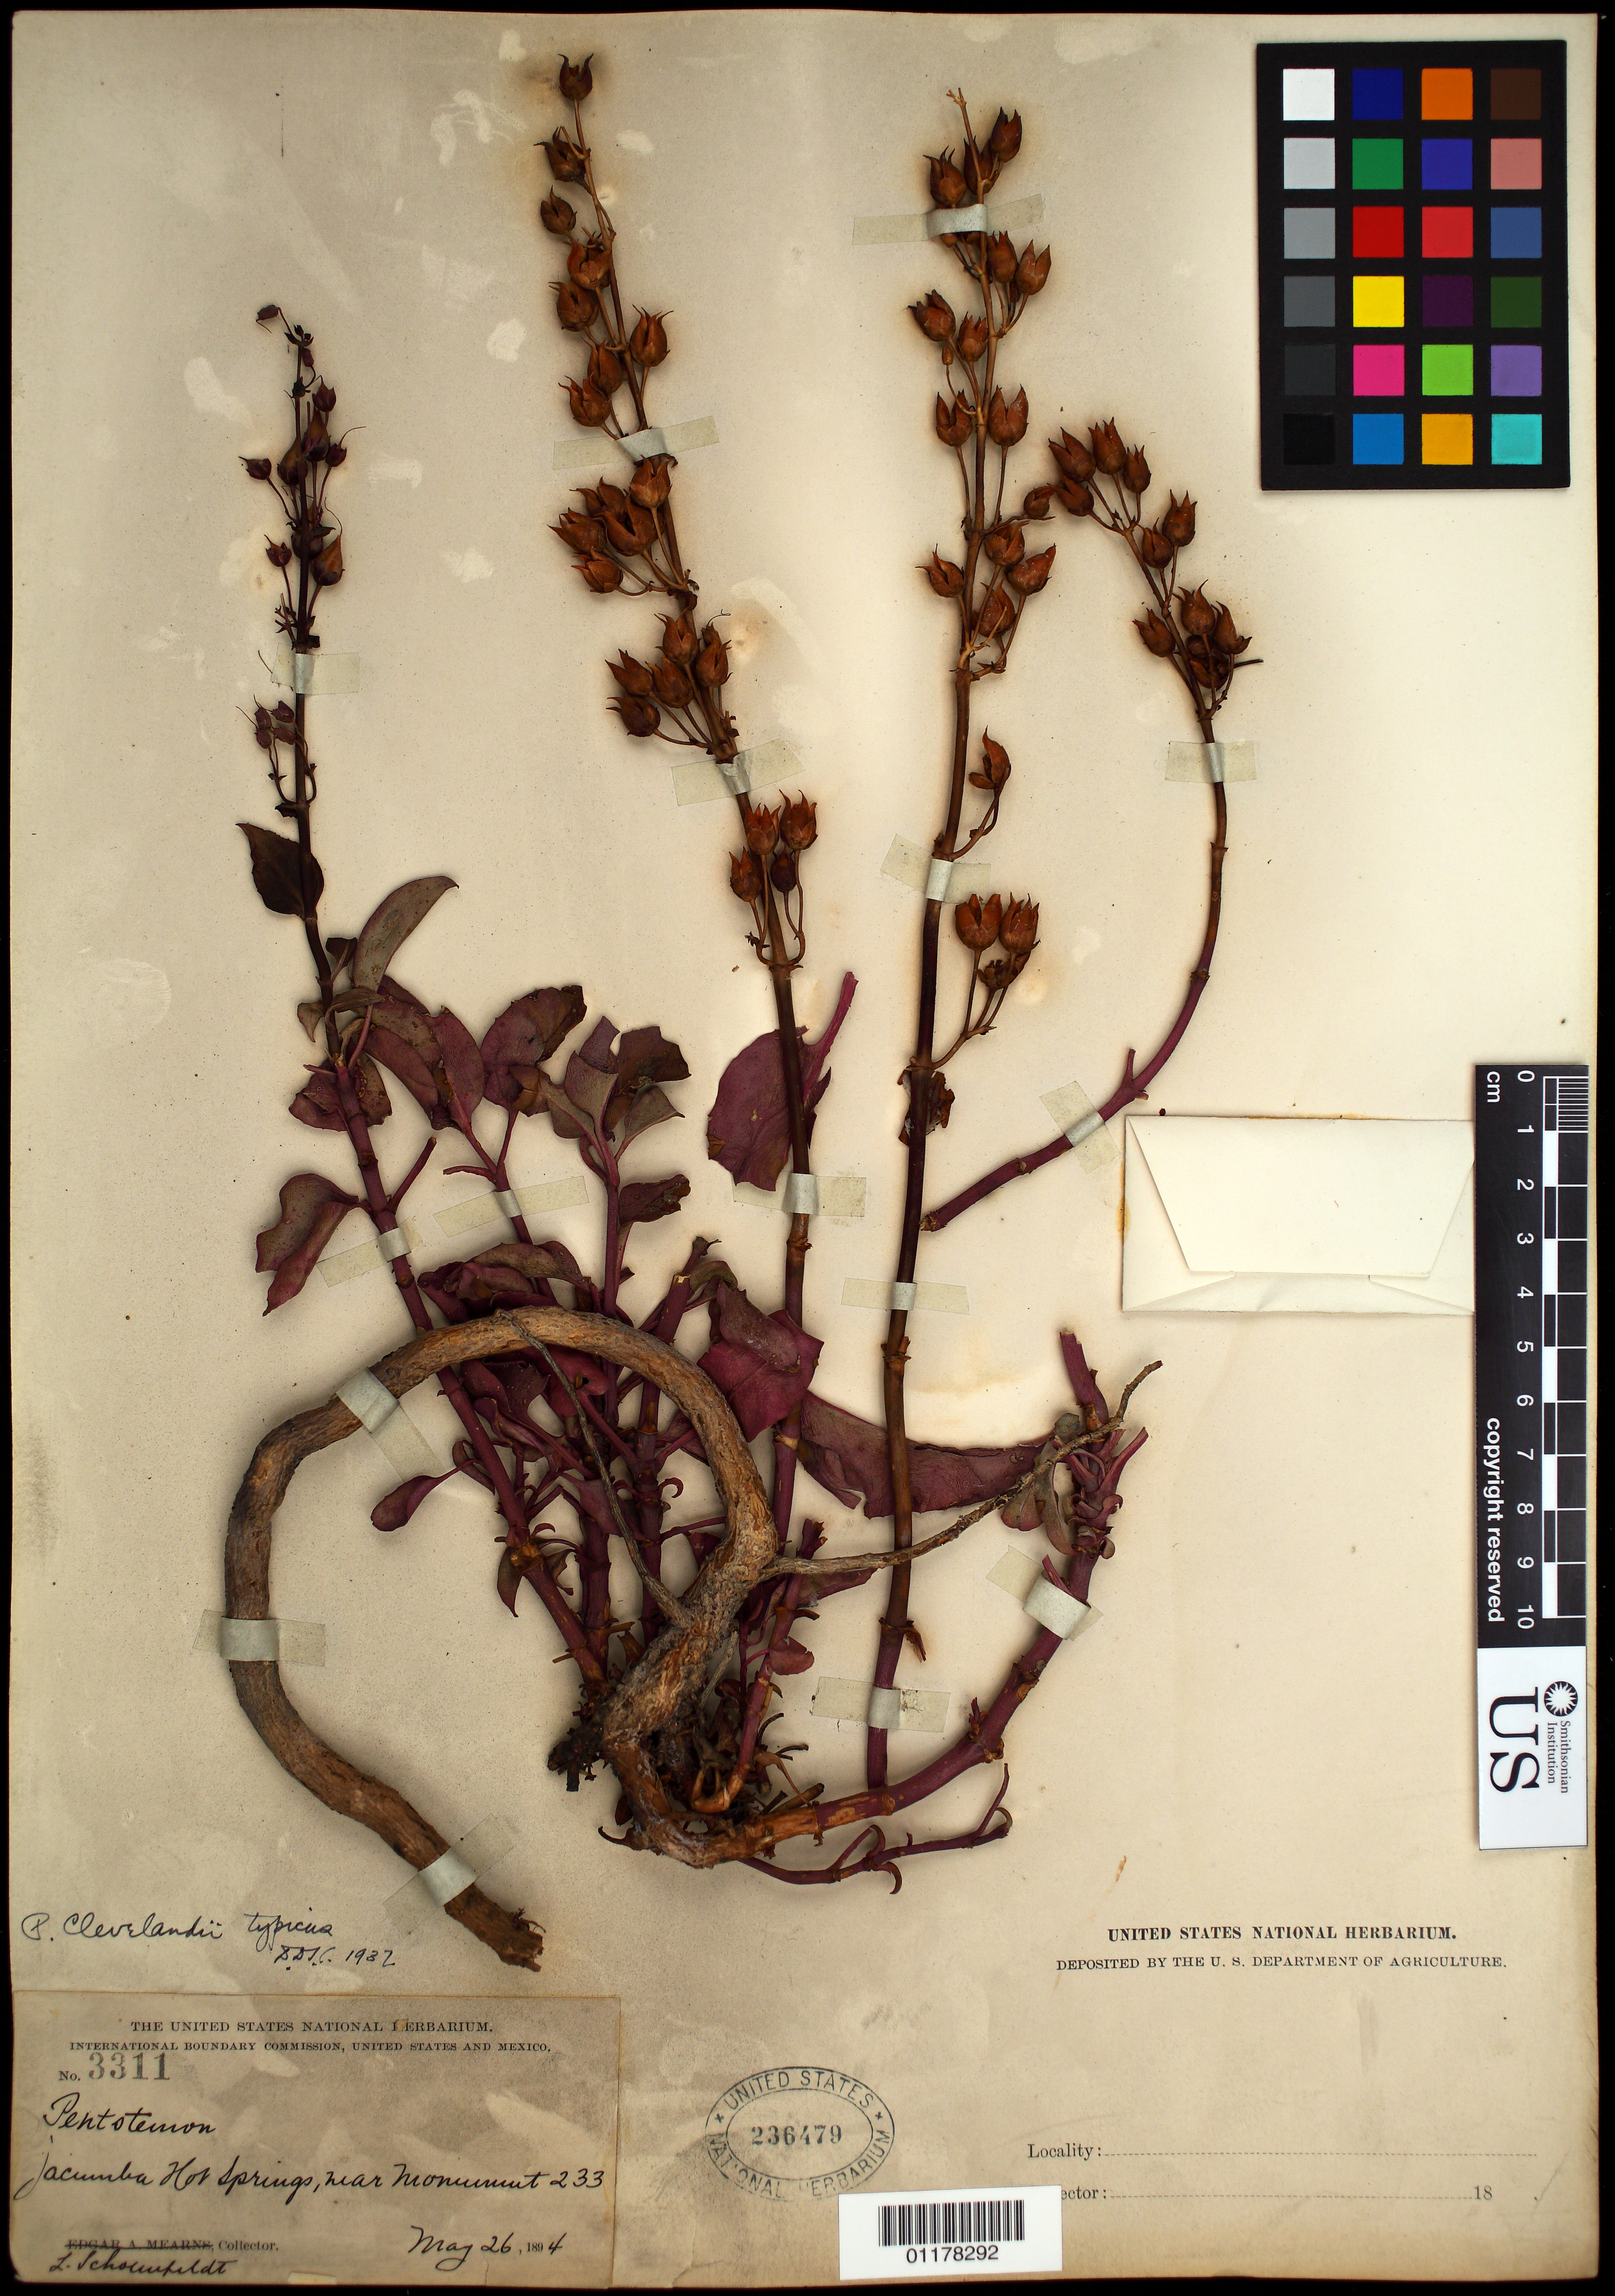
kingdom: Plantae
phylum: Tracheophyta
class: Magnoliopsida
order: Lamiales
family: Plantaginaceae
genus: Penstemon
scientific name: Penstemon clevelandii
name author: A. Gray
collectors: L. Schounfeldt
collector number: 3311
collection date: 1894-05-26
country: United States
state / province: California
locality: Jacumba Hot Springs, near Monument 233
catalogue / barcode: US 236479